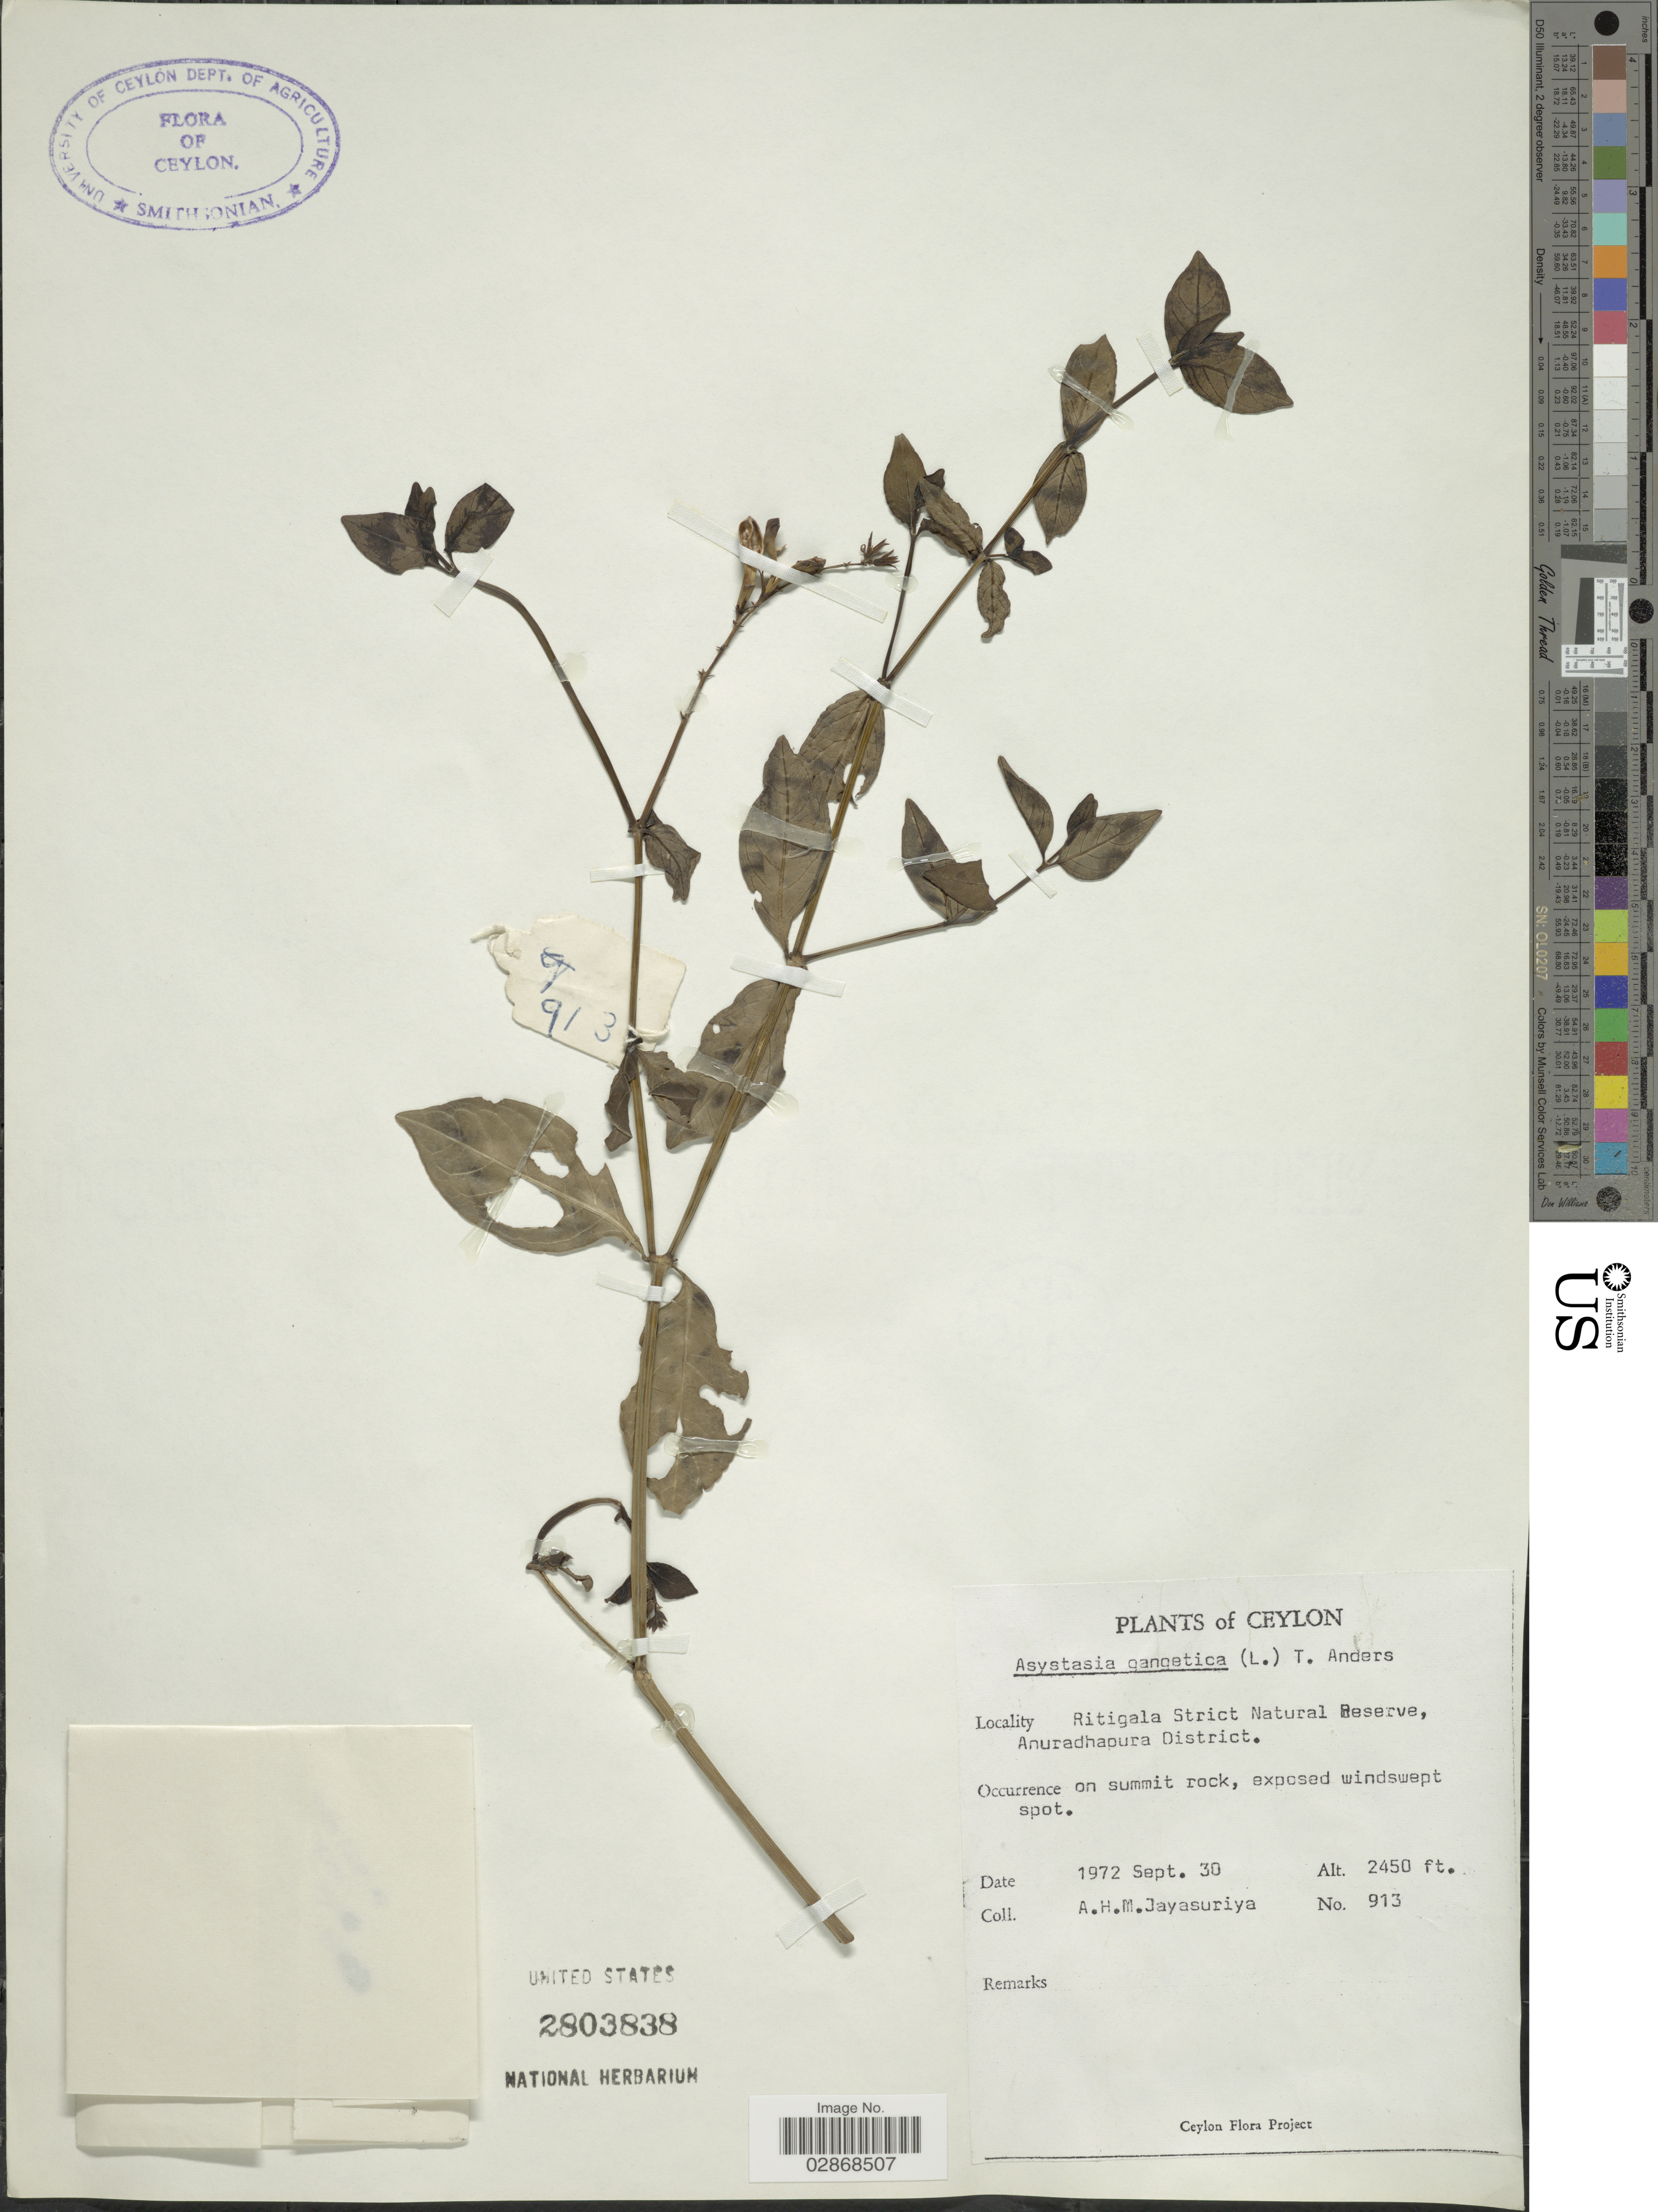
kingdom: Plantae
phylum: Tracheophyta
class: Magnoliopsida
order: Lamiales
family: Acanthaceae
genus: Asystasia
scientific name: Asystasia gangetica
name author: (L.) T. Anderson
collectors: A. H. Jayasuriya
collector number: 913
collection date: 1972-09-30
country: Sri Lanka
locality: Ceylon. Ritigala Strict Natural Reserve, Anuradhapura District.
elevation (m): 747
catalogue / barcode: US 2803838